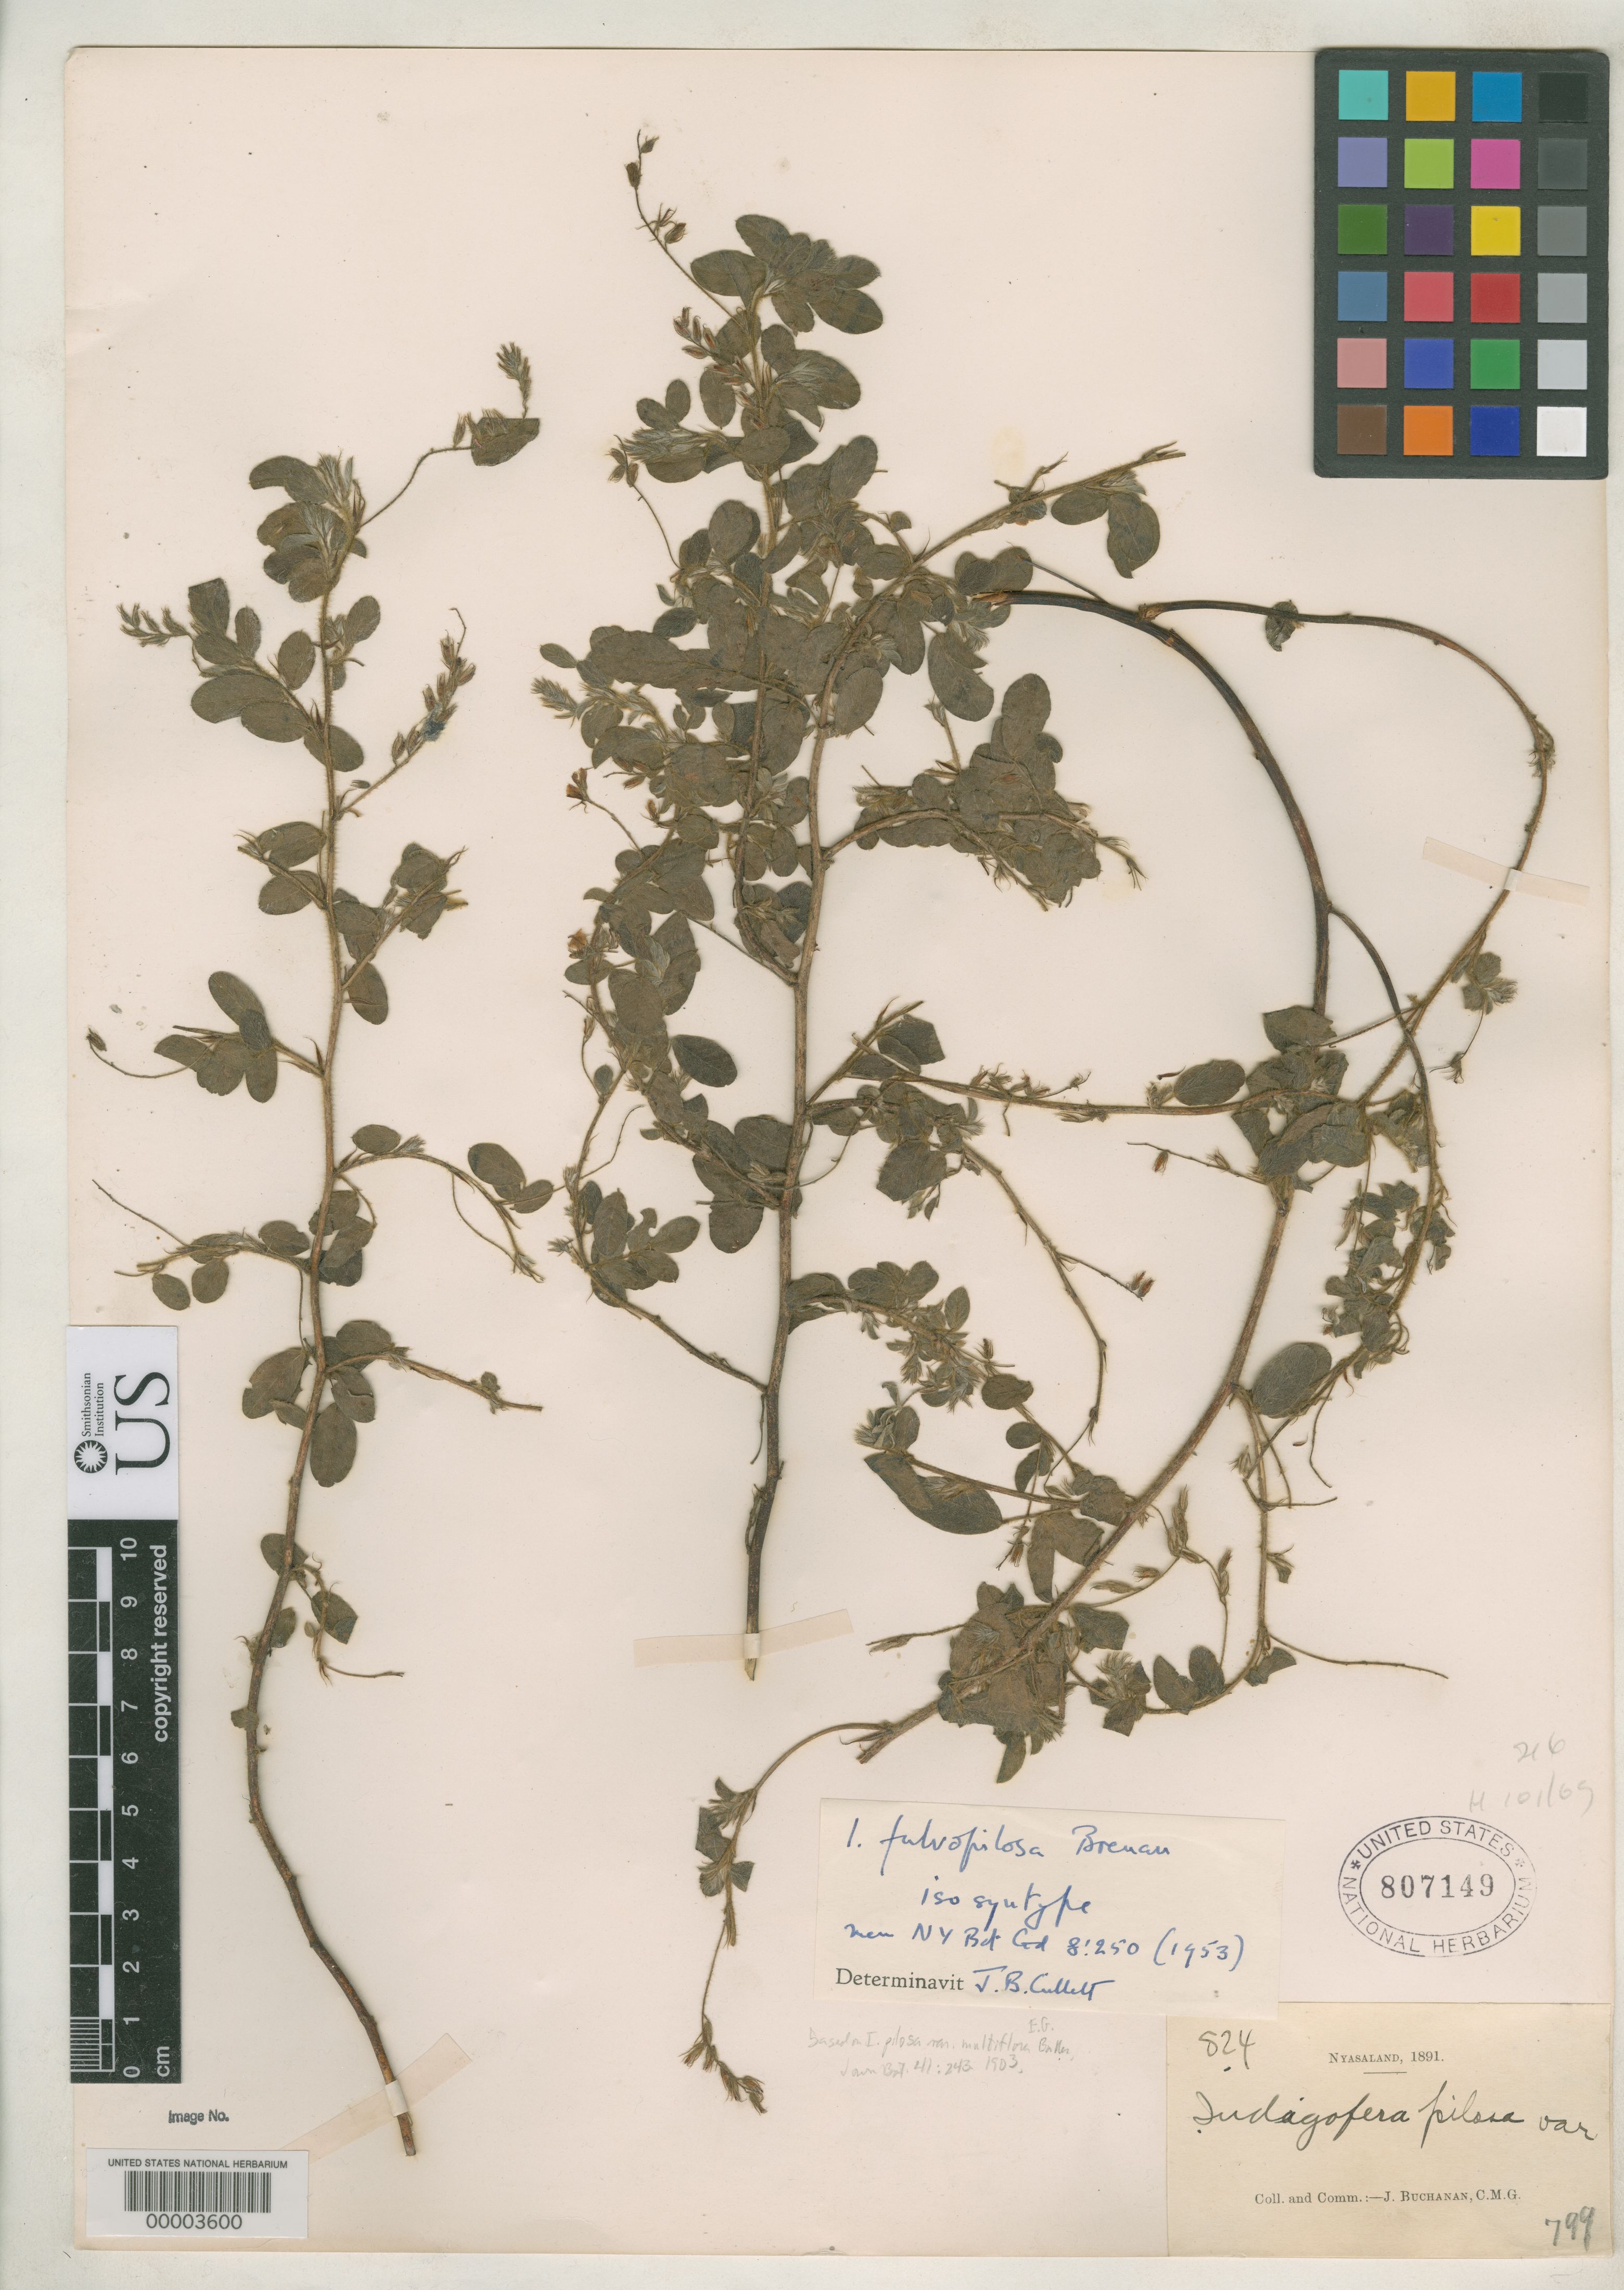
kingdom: Plantae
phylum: Tracheophyta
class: Magnoliopsida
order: Fabales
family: Fabaceae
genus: Indigofera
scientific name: Indigofera pilosa var. multiflora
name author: Baker f.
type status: Isosyntype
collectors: J. Buchanan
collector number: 824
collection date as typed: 1891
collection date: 1891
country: Malawi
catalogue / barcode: US 807149